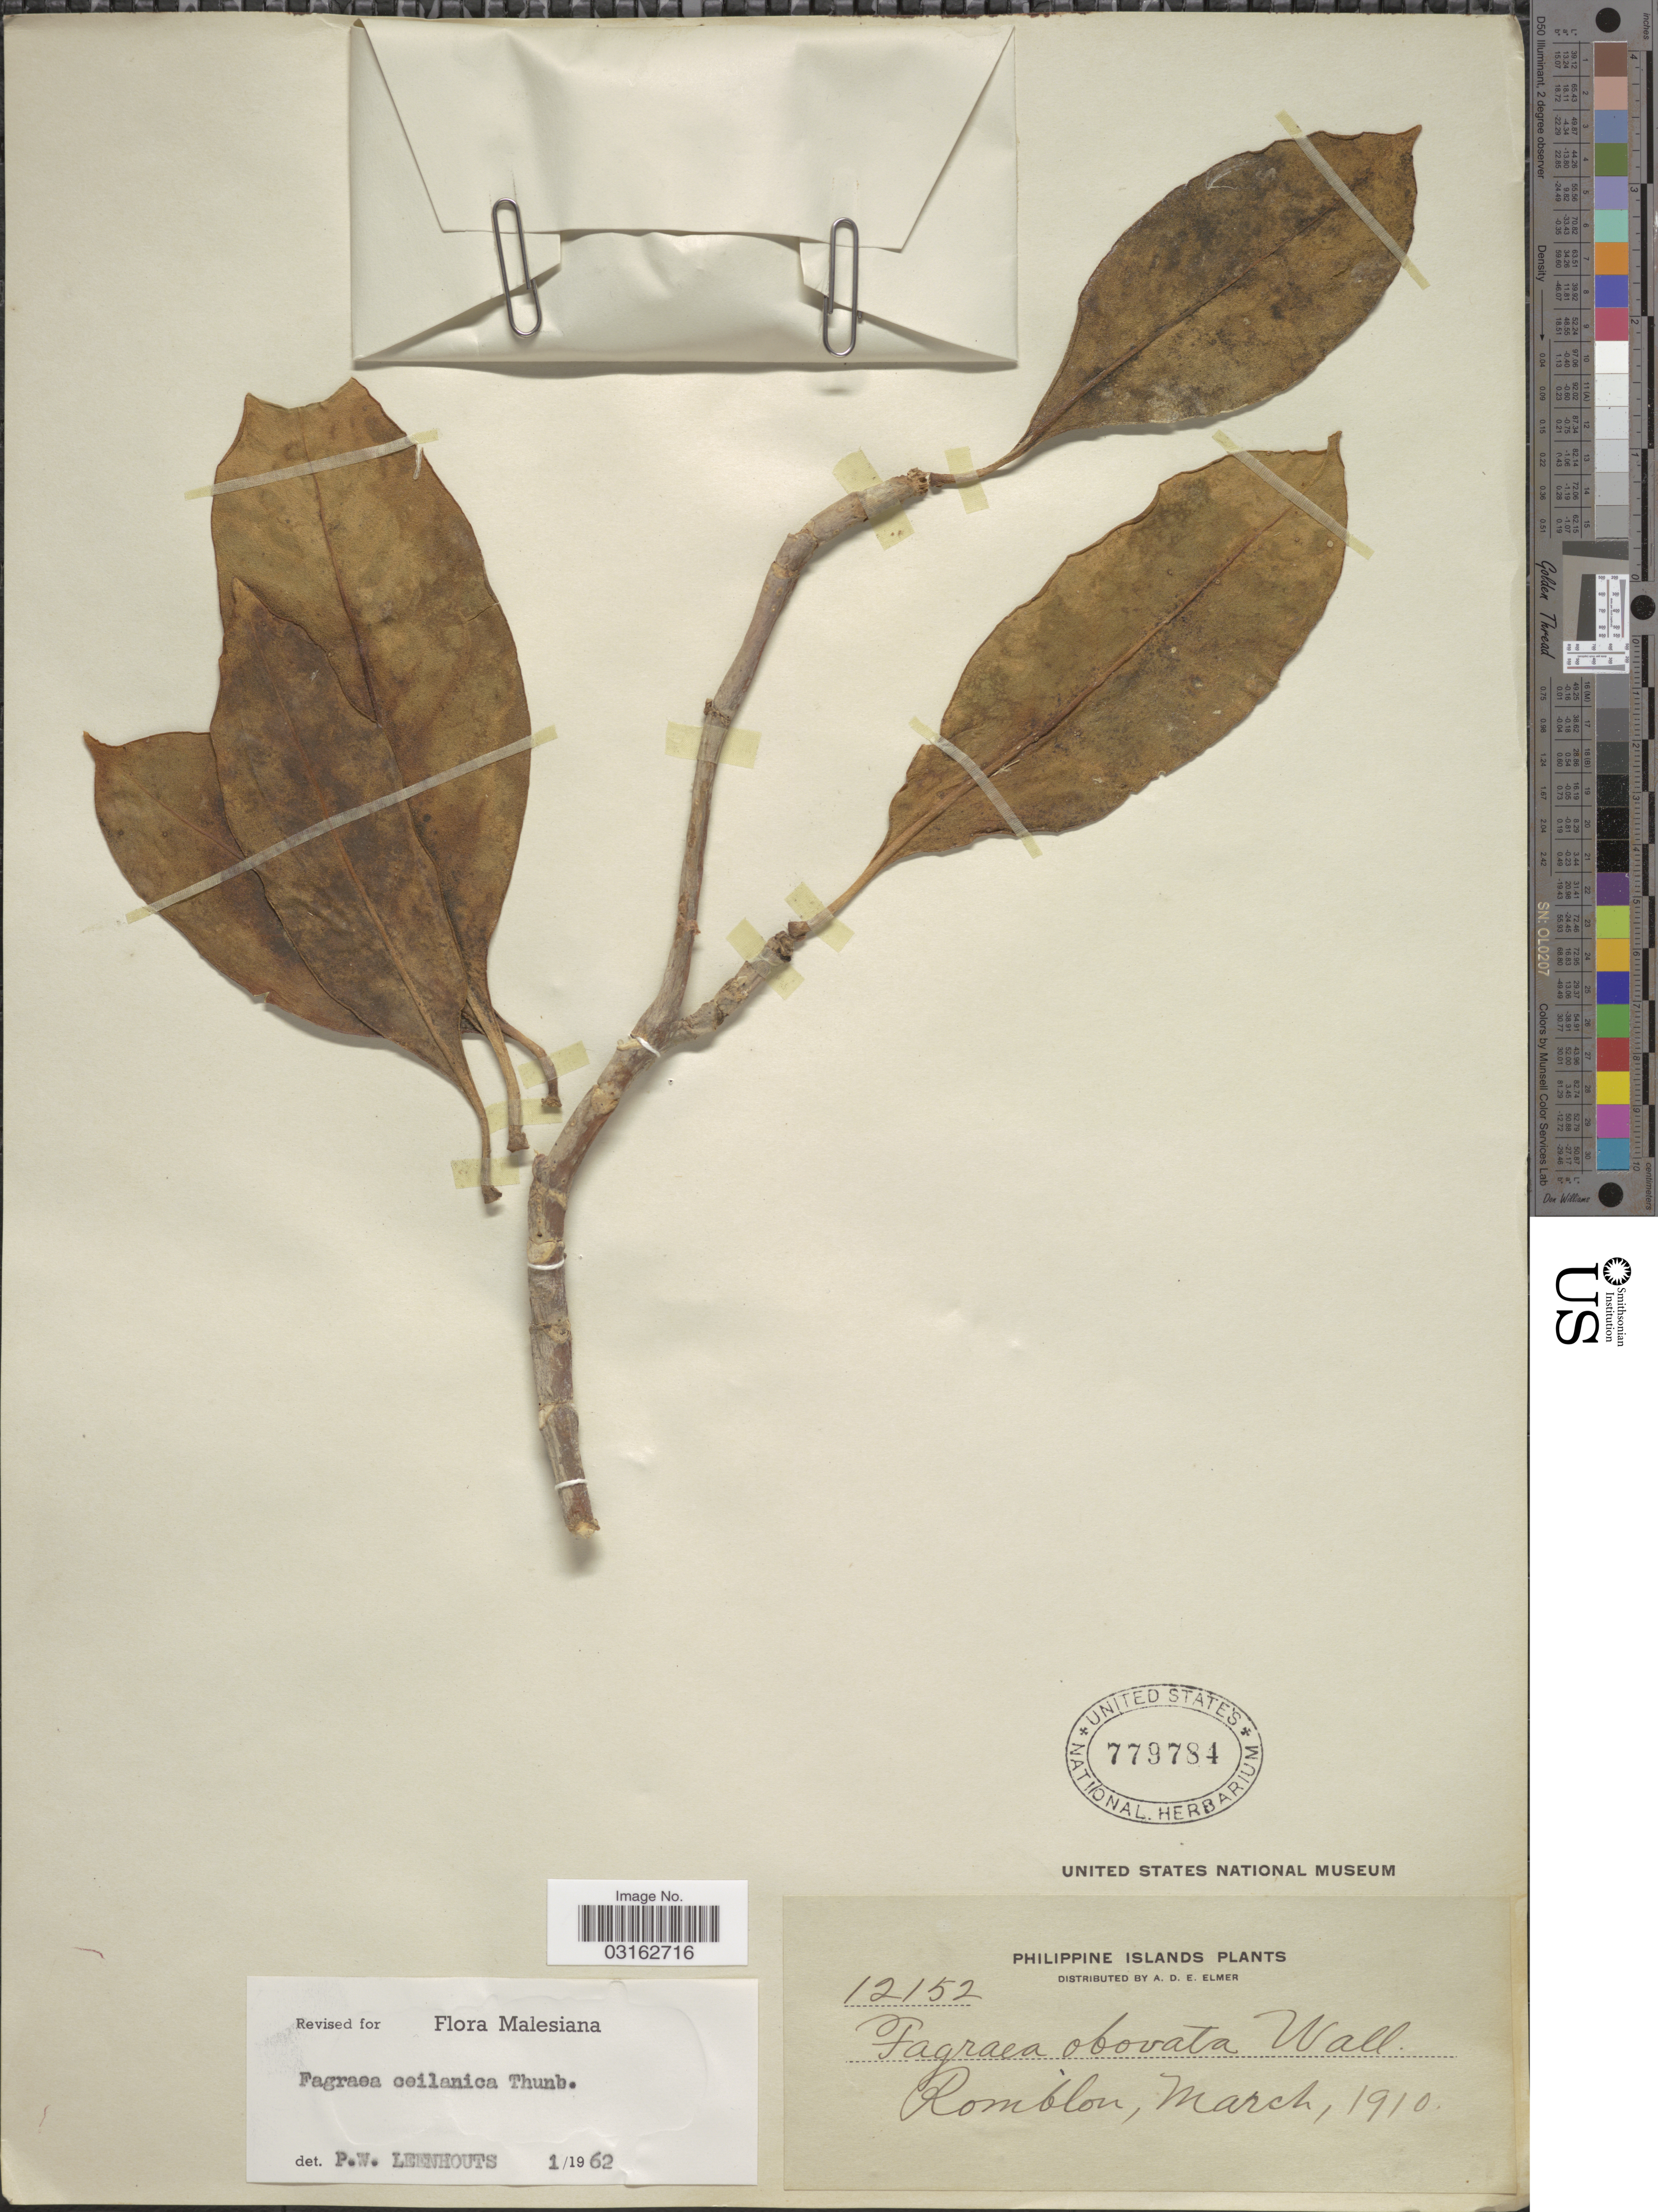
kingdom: Plantae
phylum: Tracheophyta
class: Magnoliopsida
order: Gentianales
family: Gentianaceae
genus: Fagraea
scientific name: Fagraea ceilanica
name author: Thunb.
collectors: A. D. E. Elmer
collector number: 12152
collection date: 1910-03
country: Philippines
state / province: Mimaropa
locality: Romblon.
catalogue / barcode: US 779784